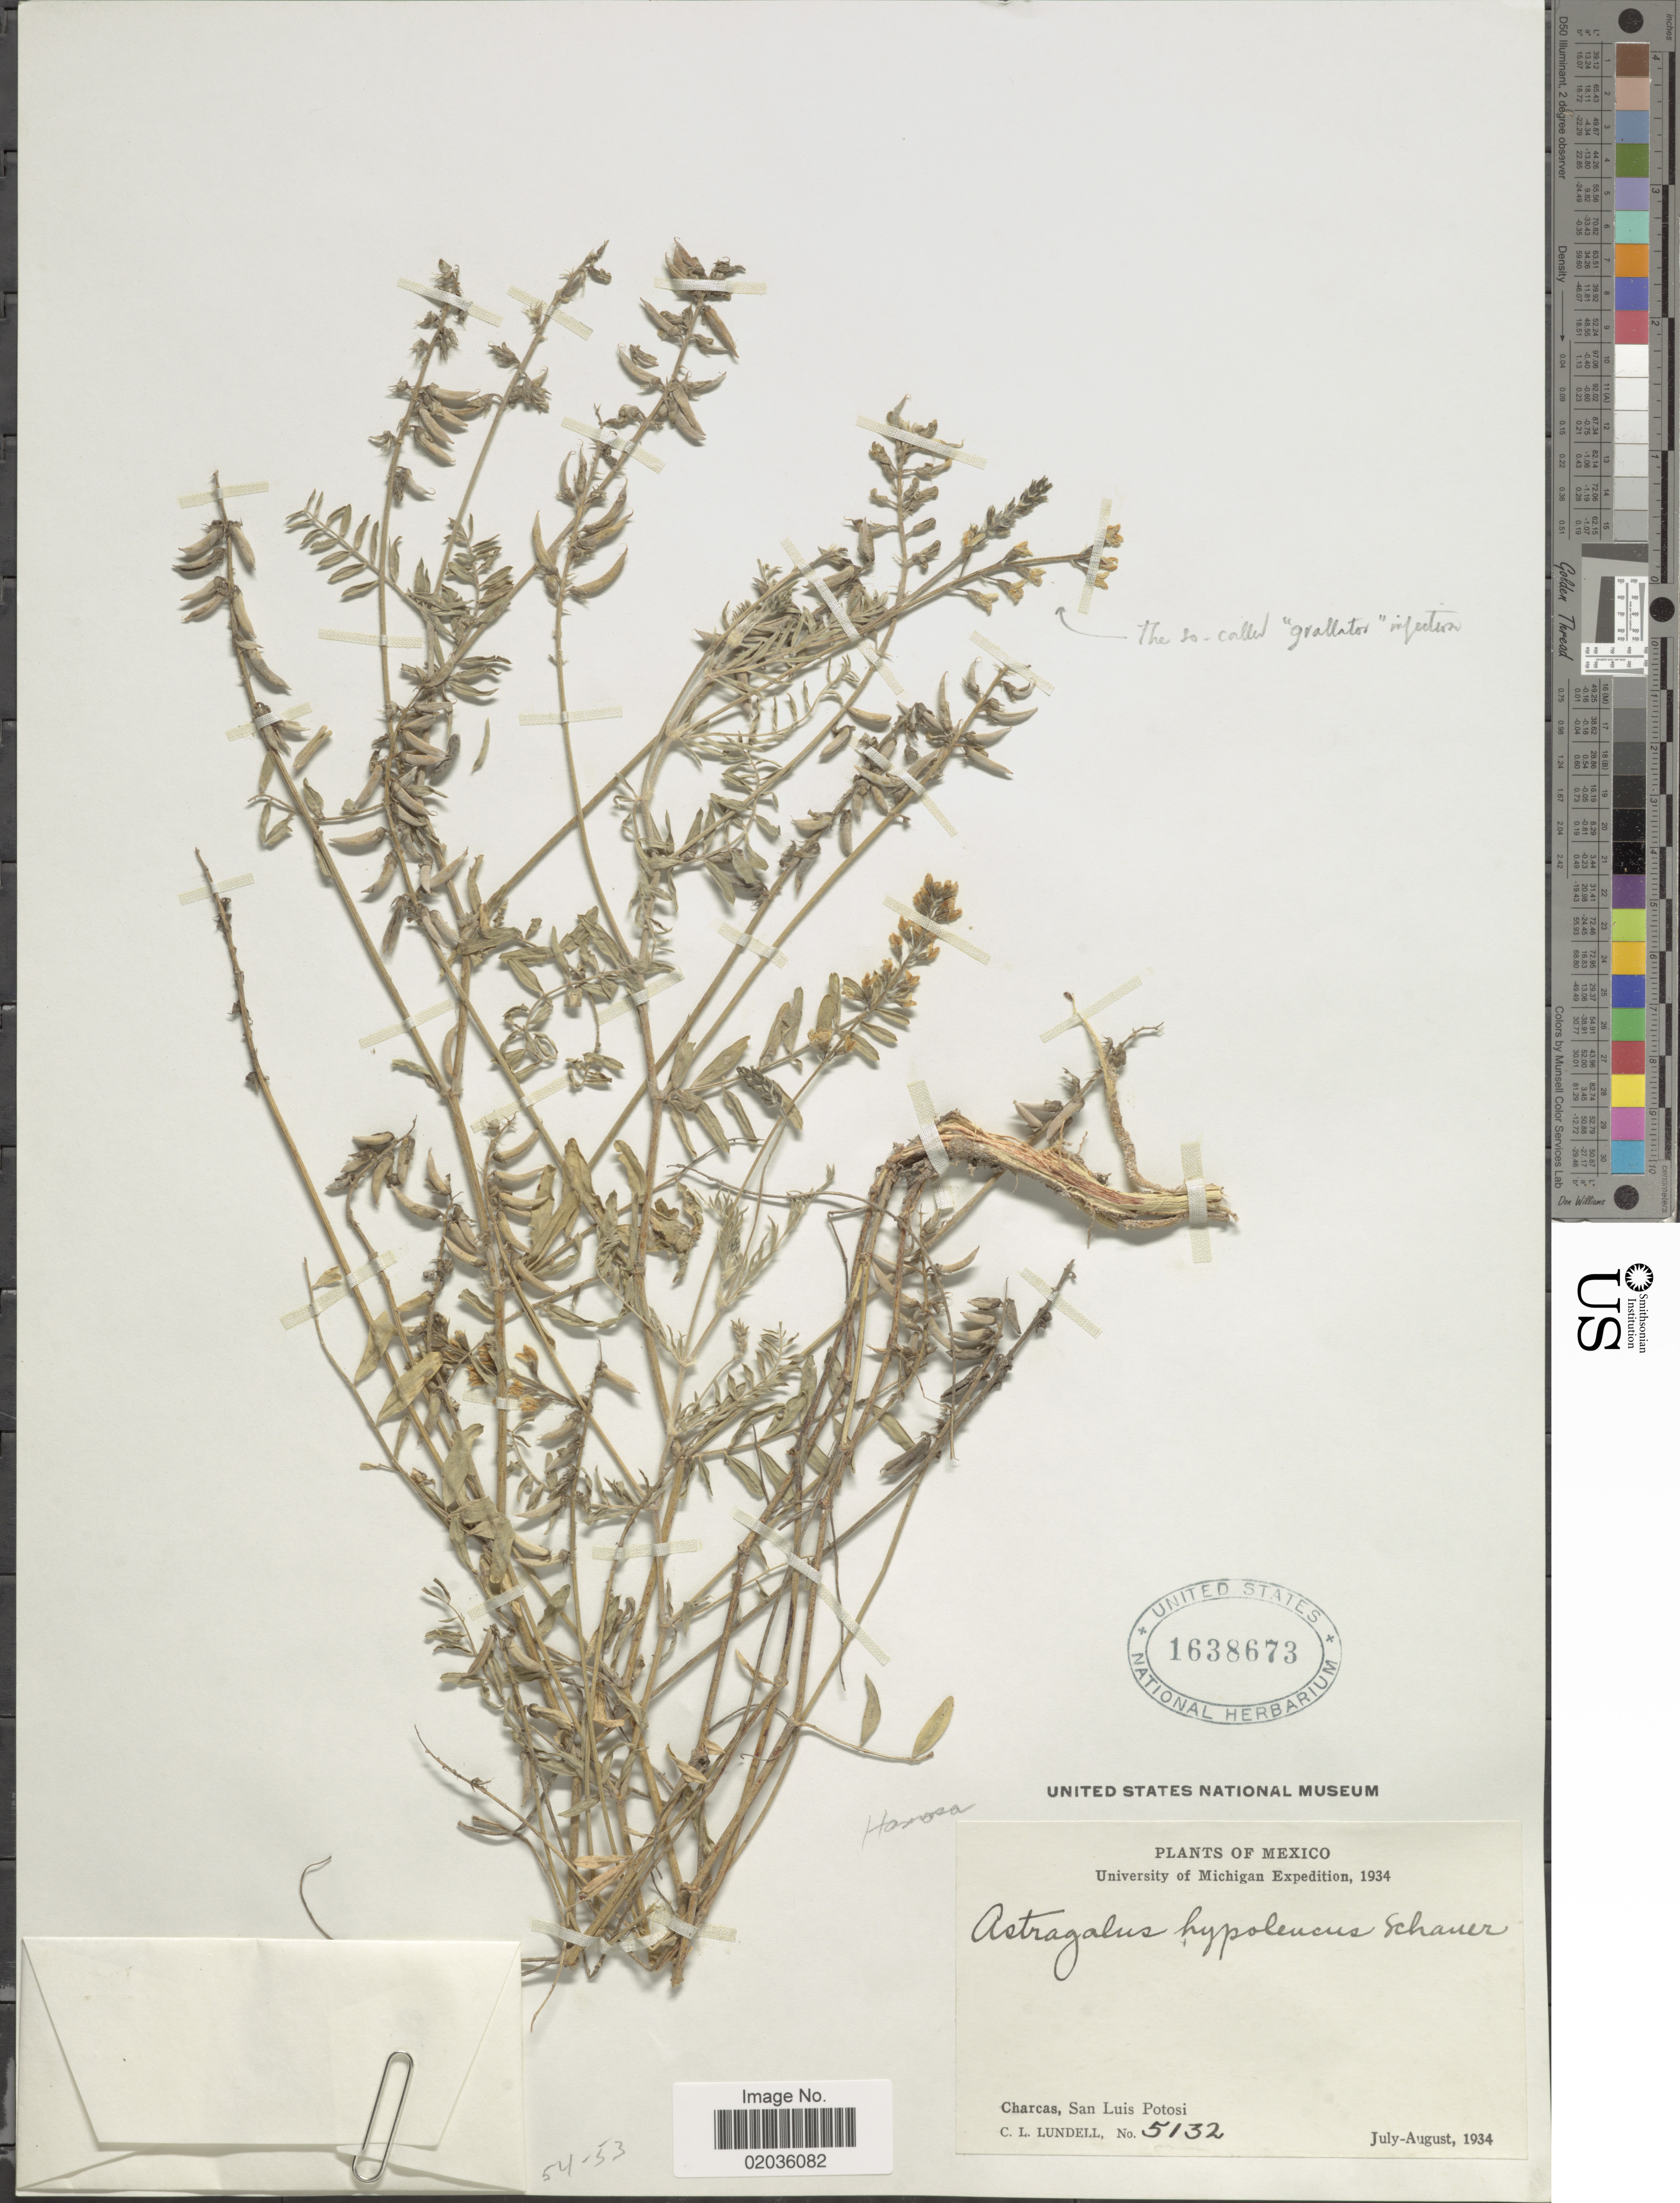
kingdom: Plantae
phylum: Tracheophyta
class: Magnoliopsida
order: Fabales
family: Fabaceae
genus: Astragalus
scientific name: Astragalus hypoleucus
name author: S. Schauer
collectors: C. L. Lundell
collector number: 5132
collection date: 1934-07/1934-08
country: Mexico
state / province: San Luis Potosí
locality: Charcas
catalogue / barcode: US 1638673